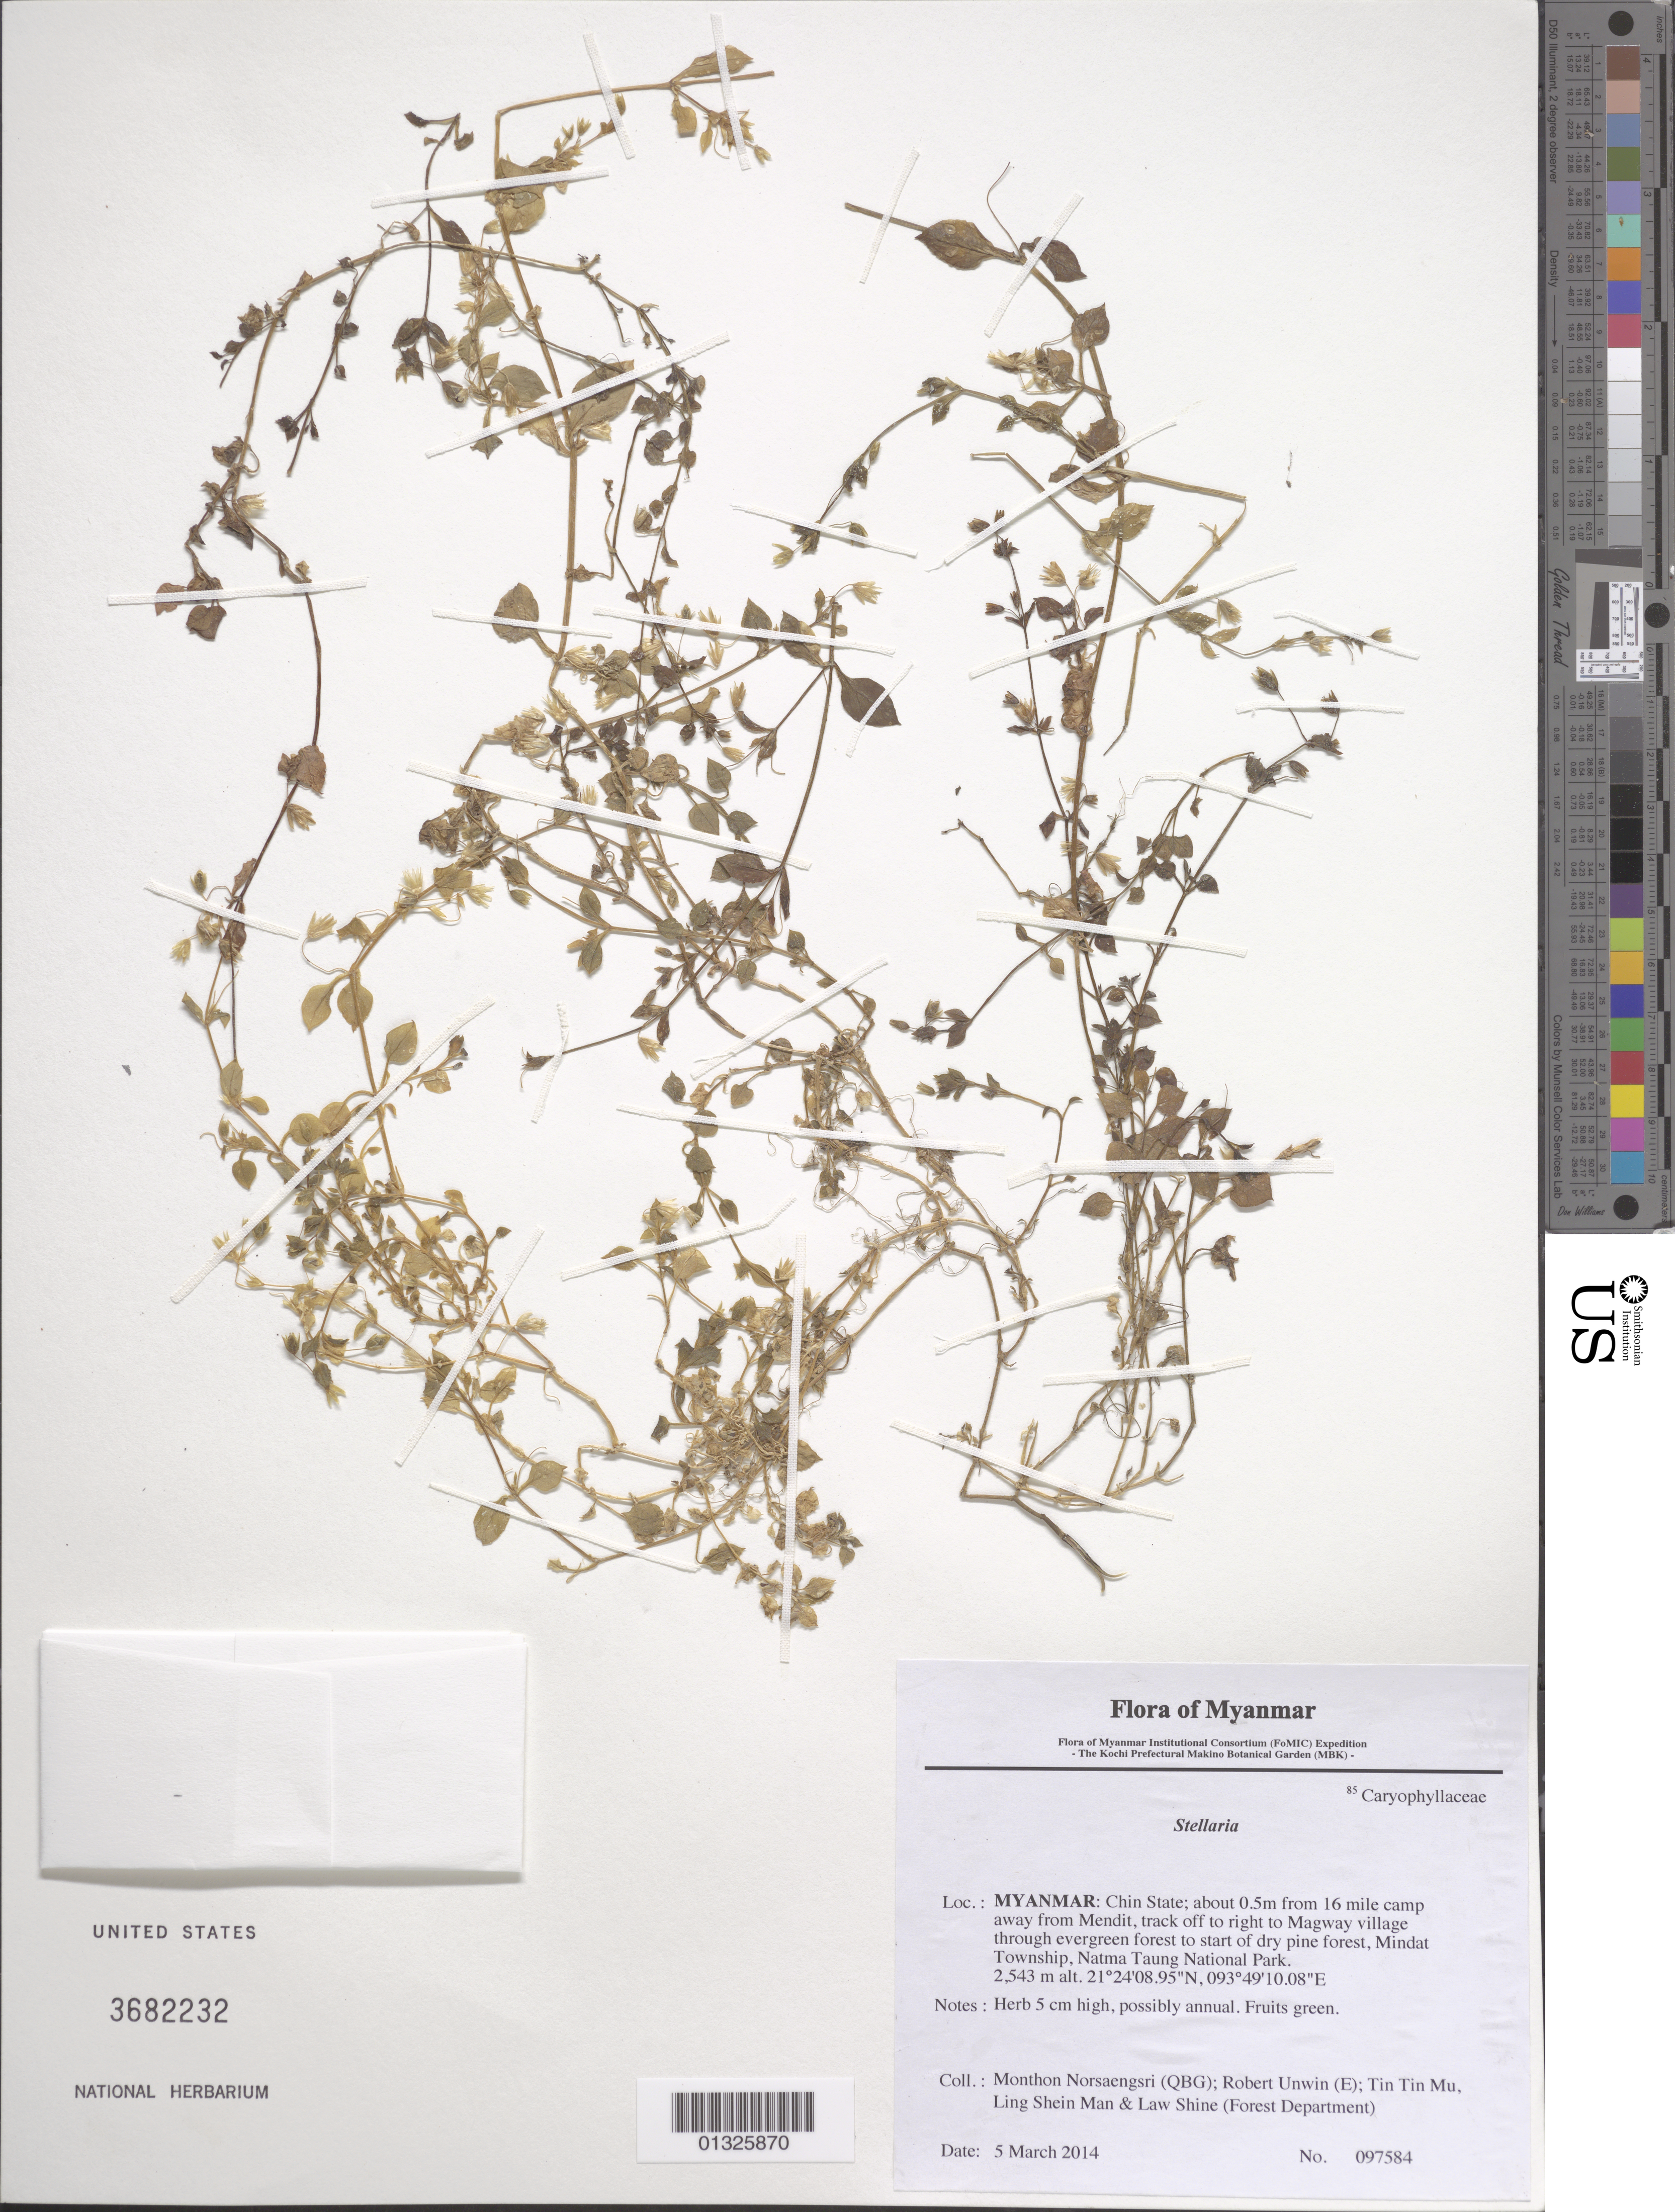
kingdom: Plantae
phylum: Tracheophyta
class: Magnoliopsida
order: Caryophyllales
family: Caryophyllaceae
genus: Stellaria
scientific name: Stellaria sp.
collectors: M. Norsaengsri, R. Unwin, Tin Tin Mu, Ling Shein Man & L. Shine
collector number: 97584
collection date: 2014-03-05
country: Myanmar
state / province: Chin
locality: About 0.5m from 16 mile camp away from Mendit, track off to right to Magway village through evergreen forest to start of dry pine forest, Mindat Township, Natma Taung National Park.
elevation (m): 2543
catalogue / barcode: US 3682232